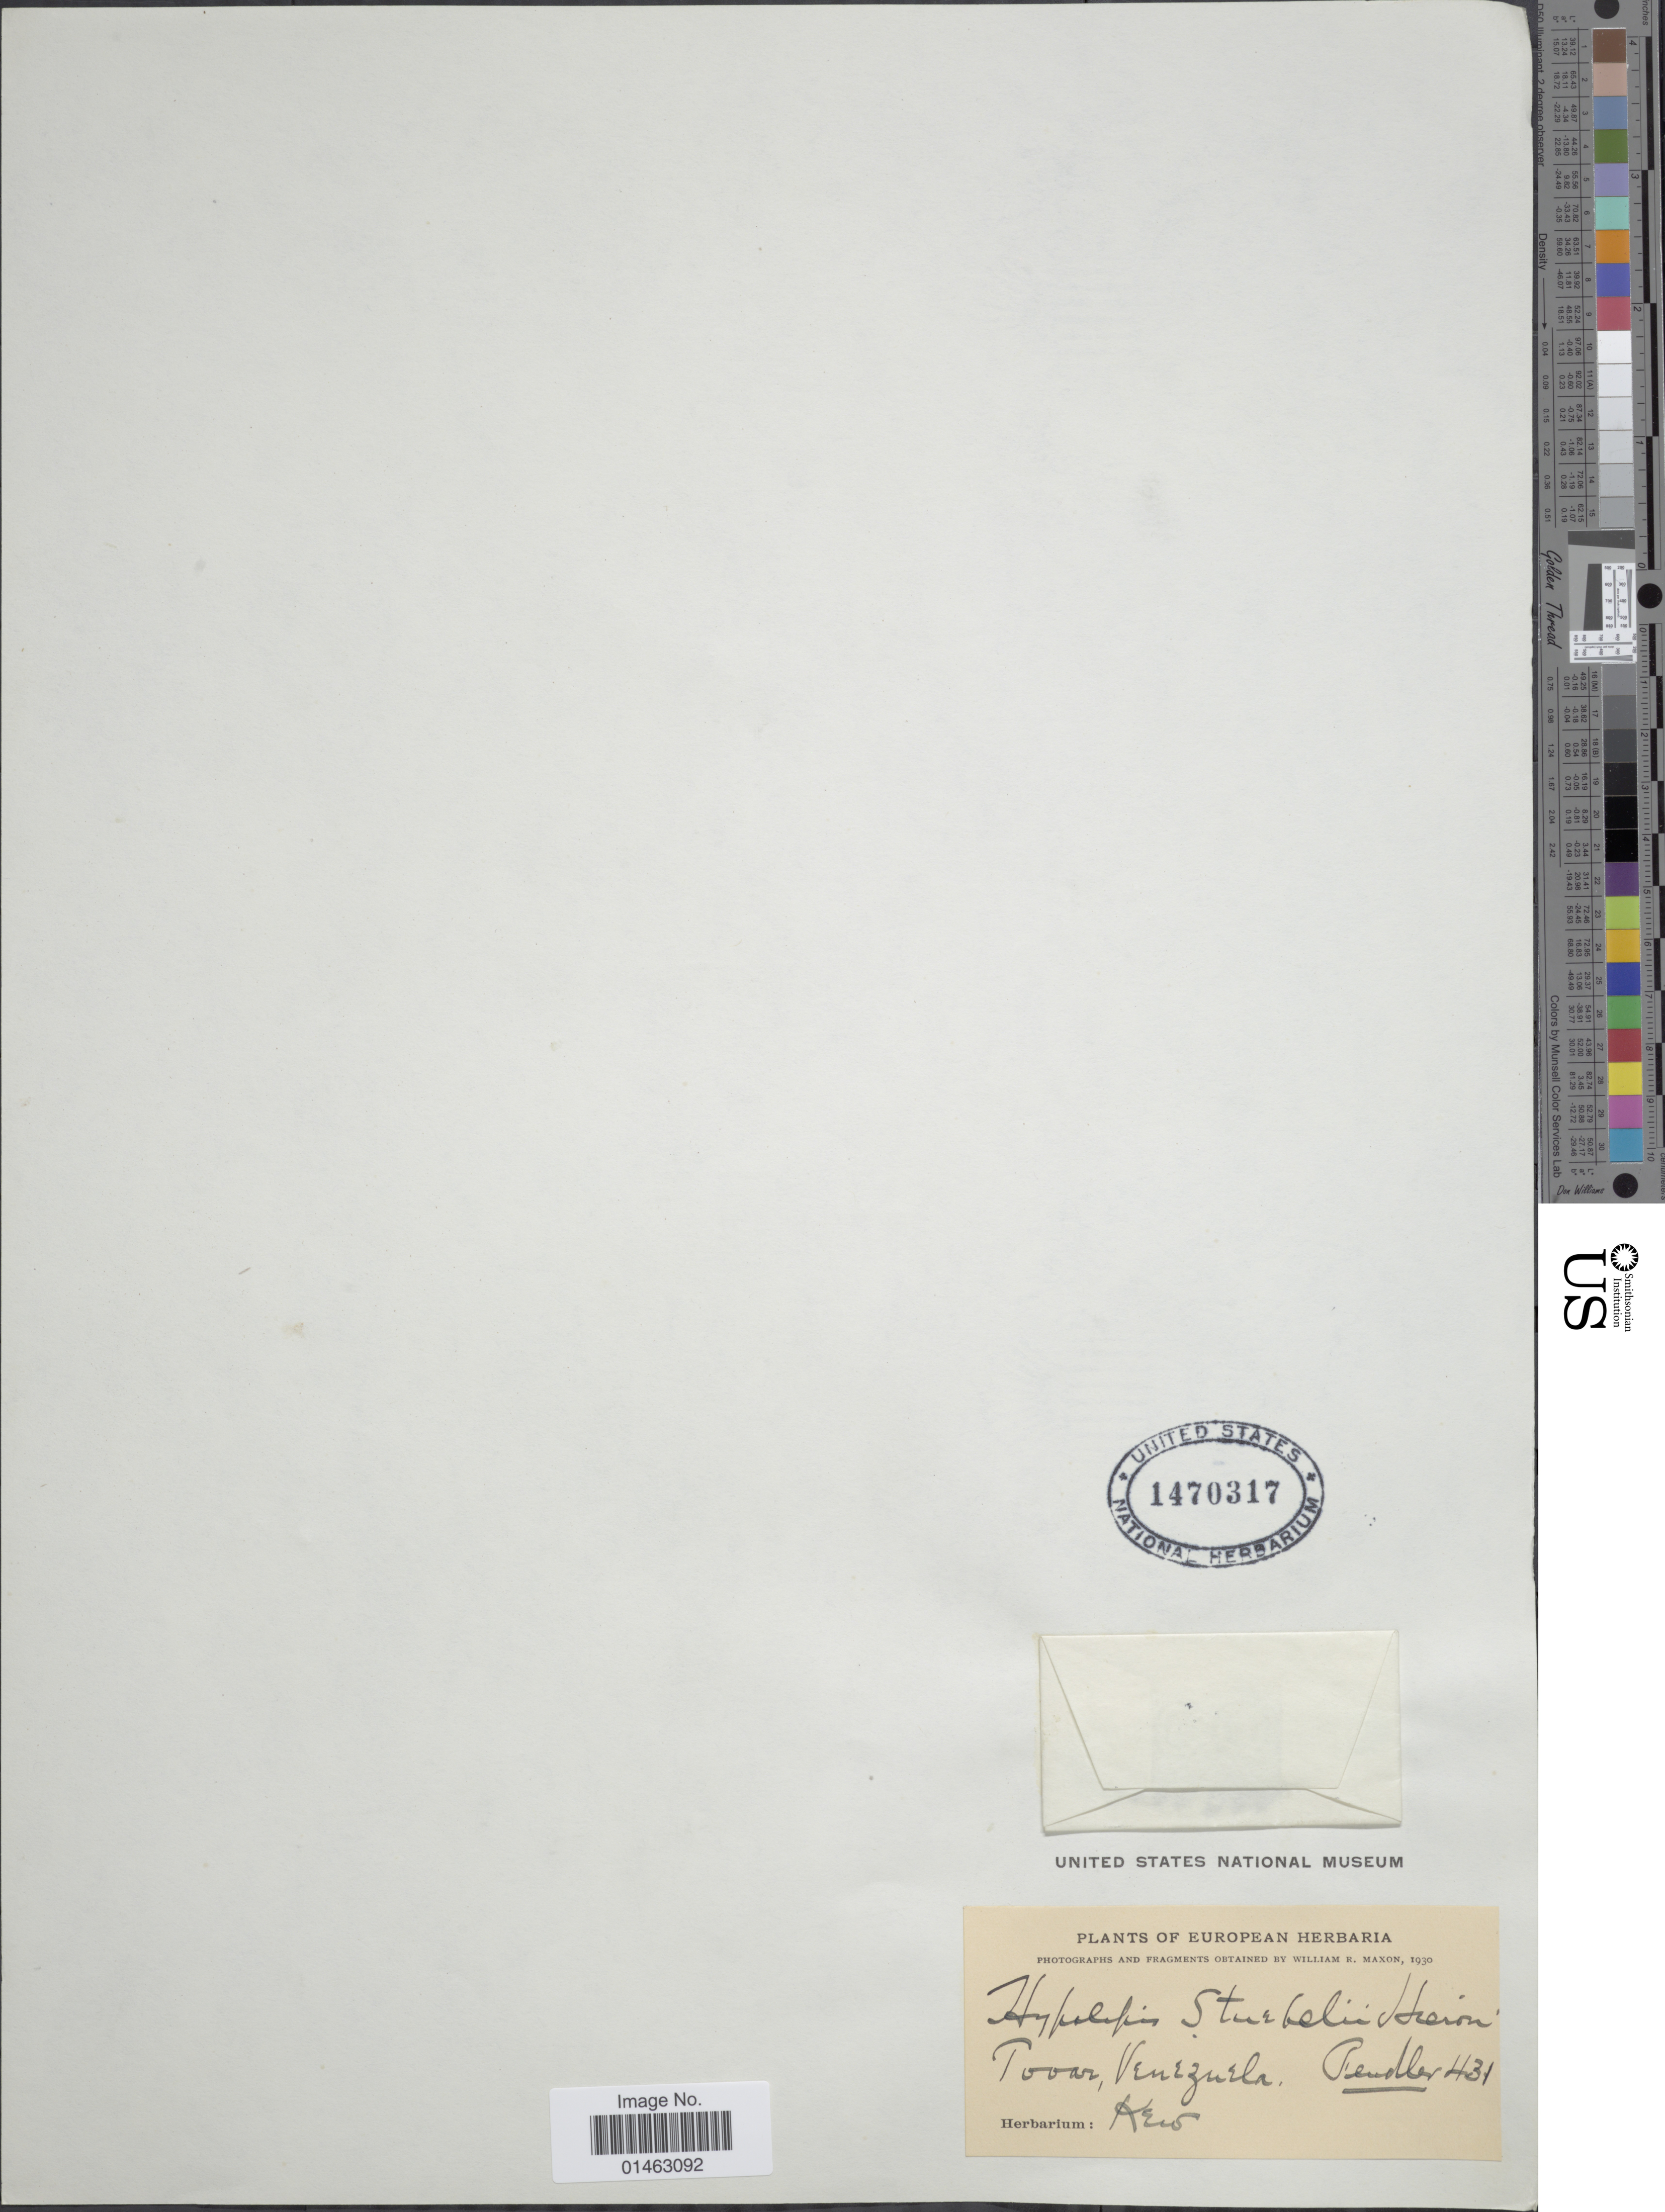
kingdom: Plantae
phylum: Tracheophyta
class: Polypodiopsida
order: Polypodiales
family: Dennstaedtiaceae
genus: Hypolepis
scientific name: Hypolepis steubelii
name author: Hieron.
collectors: -. Fendler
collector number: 431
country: Venezuela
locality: Tovar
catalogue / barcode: US 1470317